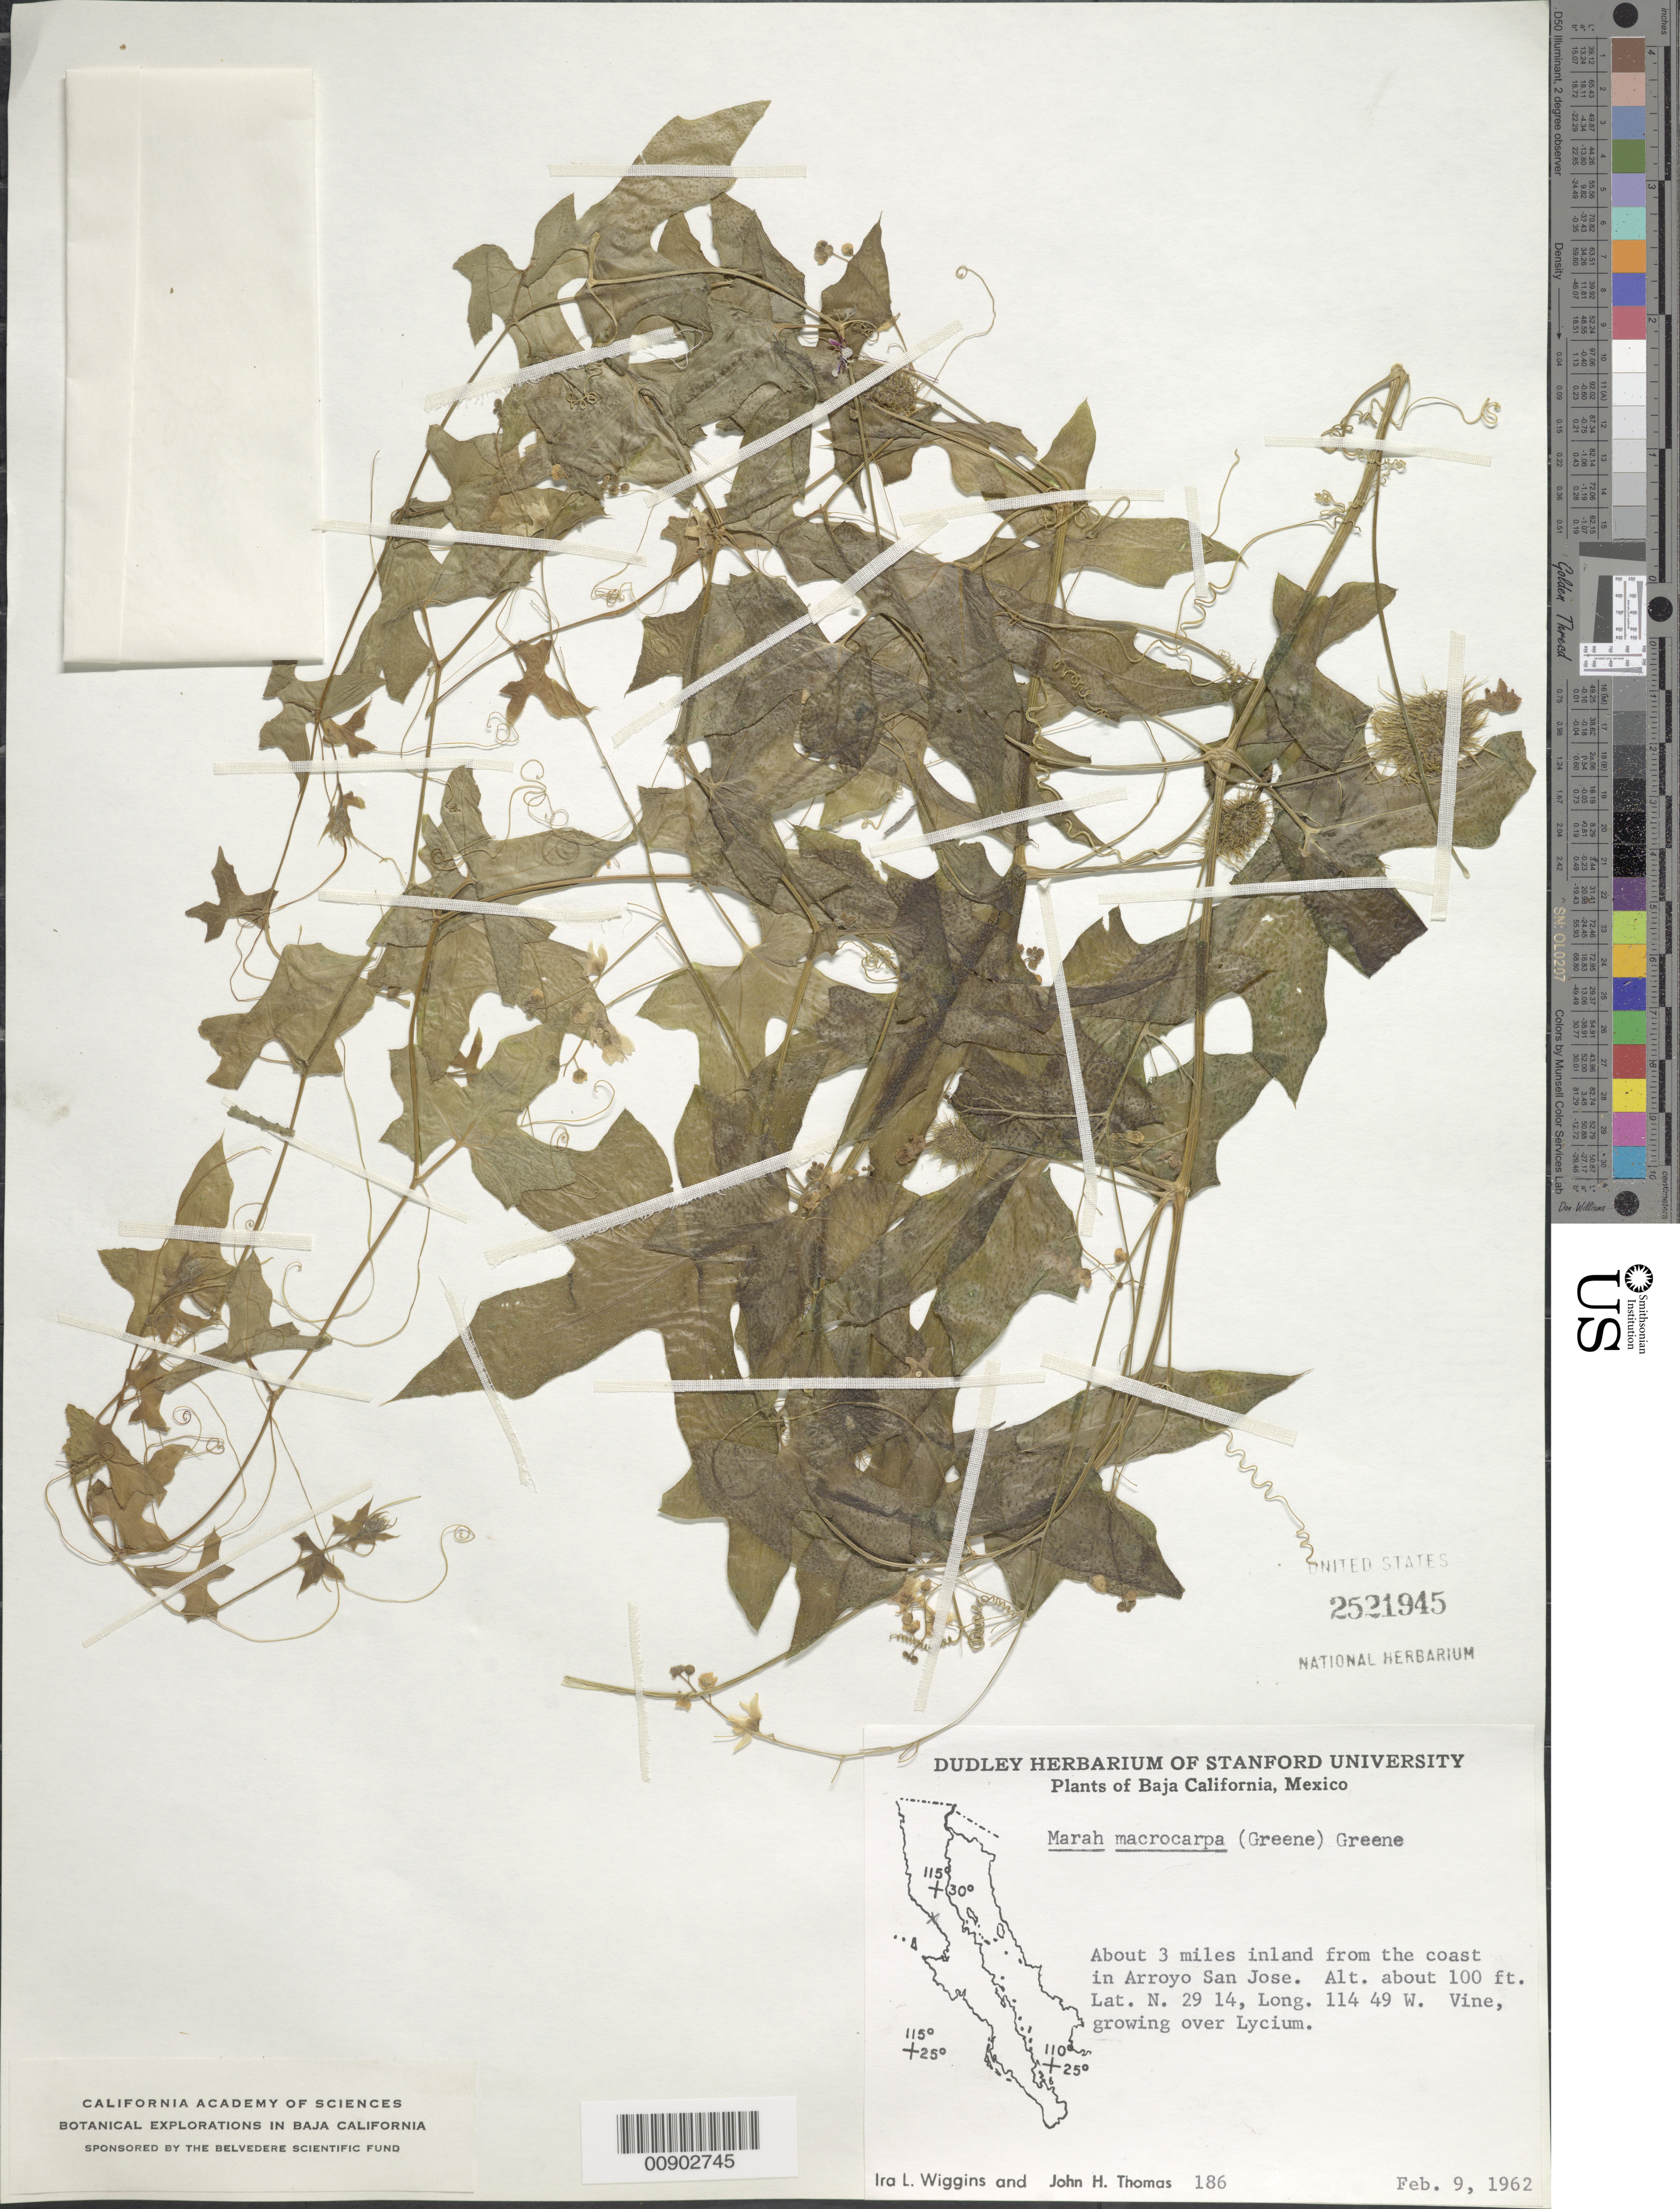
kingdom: Plantae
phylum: Tracheophyta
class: Magnoliopsida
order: Cucurbitales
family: Cucurbitaceae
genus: Marah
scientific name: Marah macrocarpa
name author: (Greene) Greene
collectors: I. L. Wiggins & J. H. Thomas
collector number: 186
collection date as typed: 09 Feb 1962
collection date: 1962-02-09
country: Mexico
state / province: Baja California Norte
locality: About 3 miles inland from the coast in Arroyo San José.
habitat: Growing over Lycium.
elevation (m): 30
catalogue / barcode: US 2521945